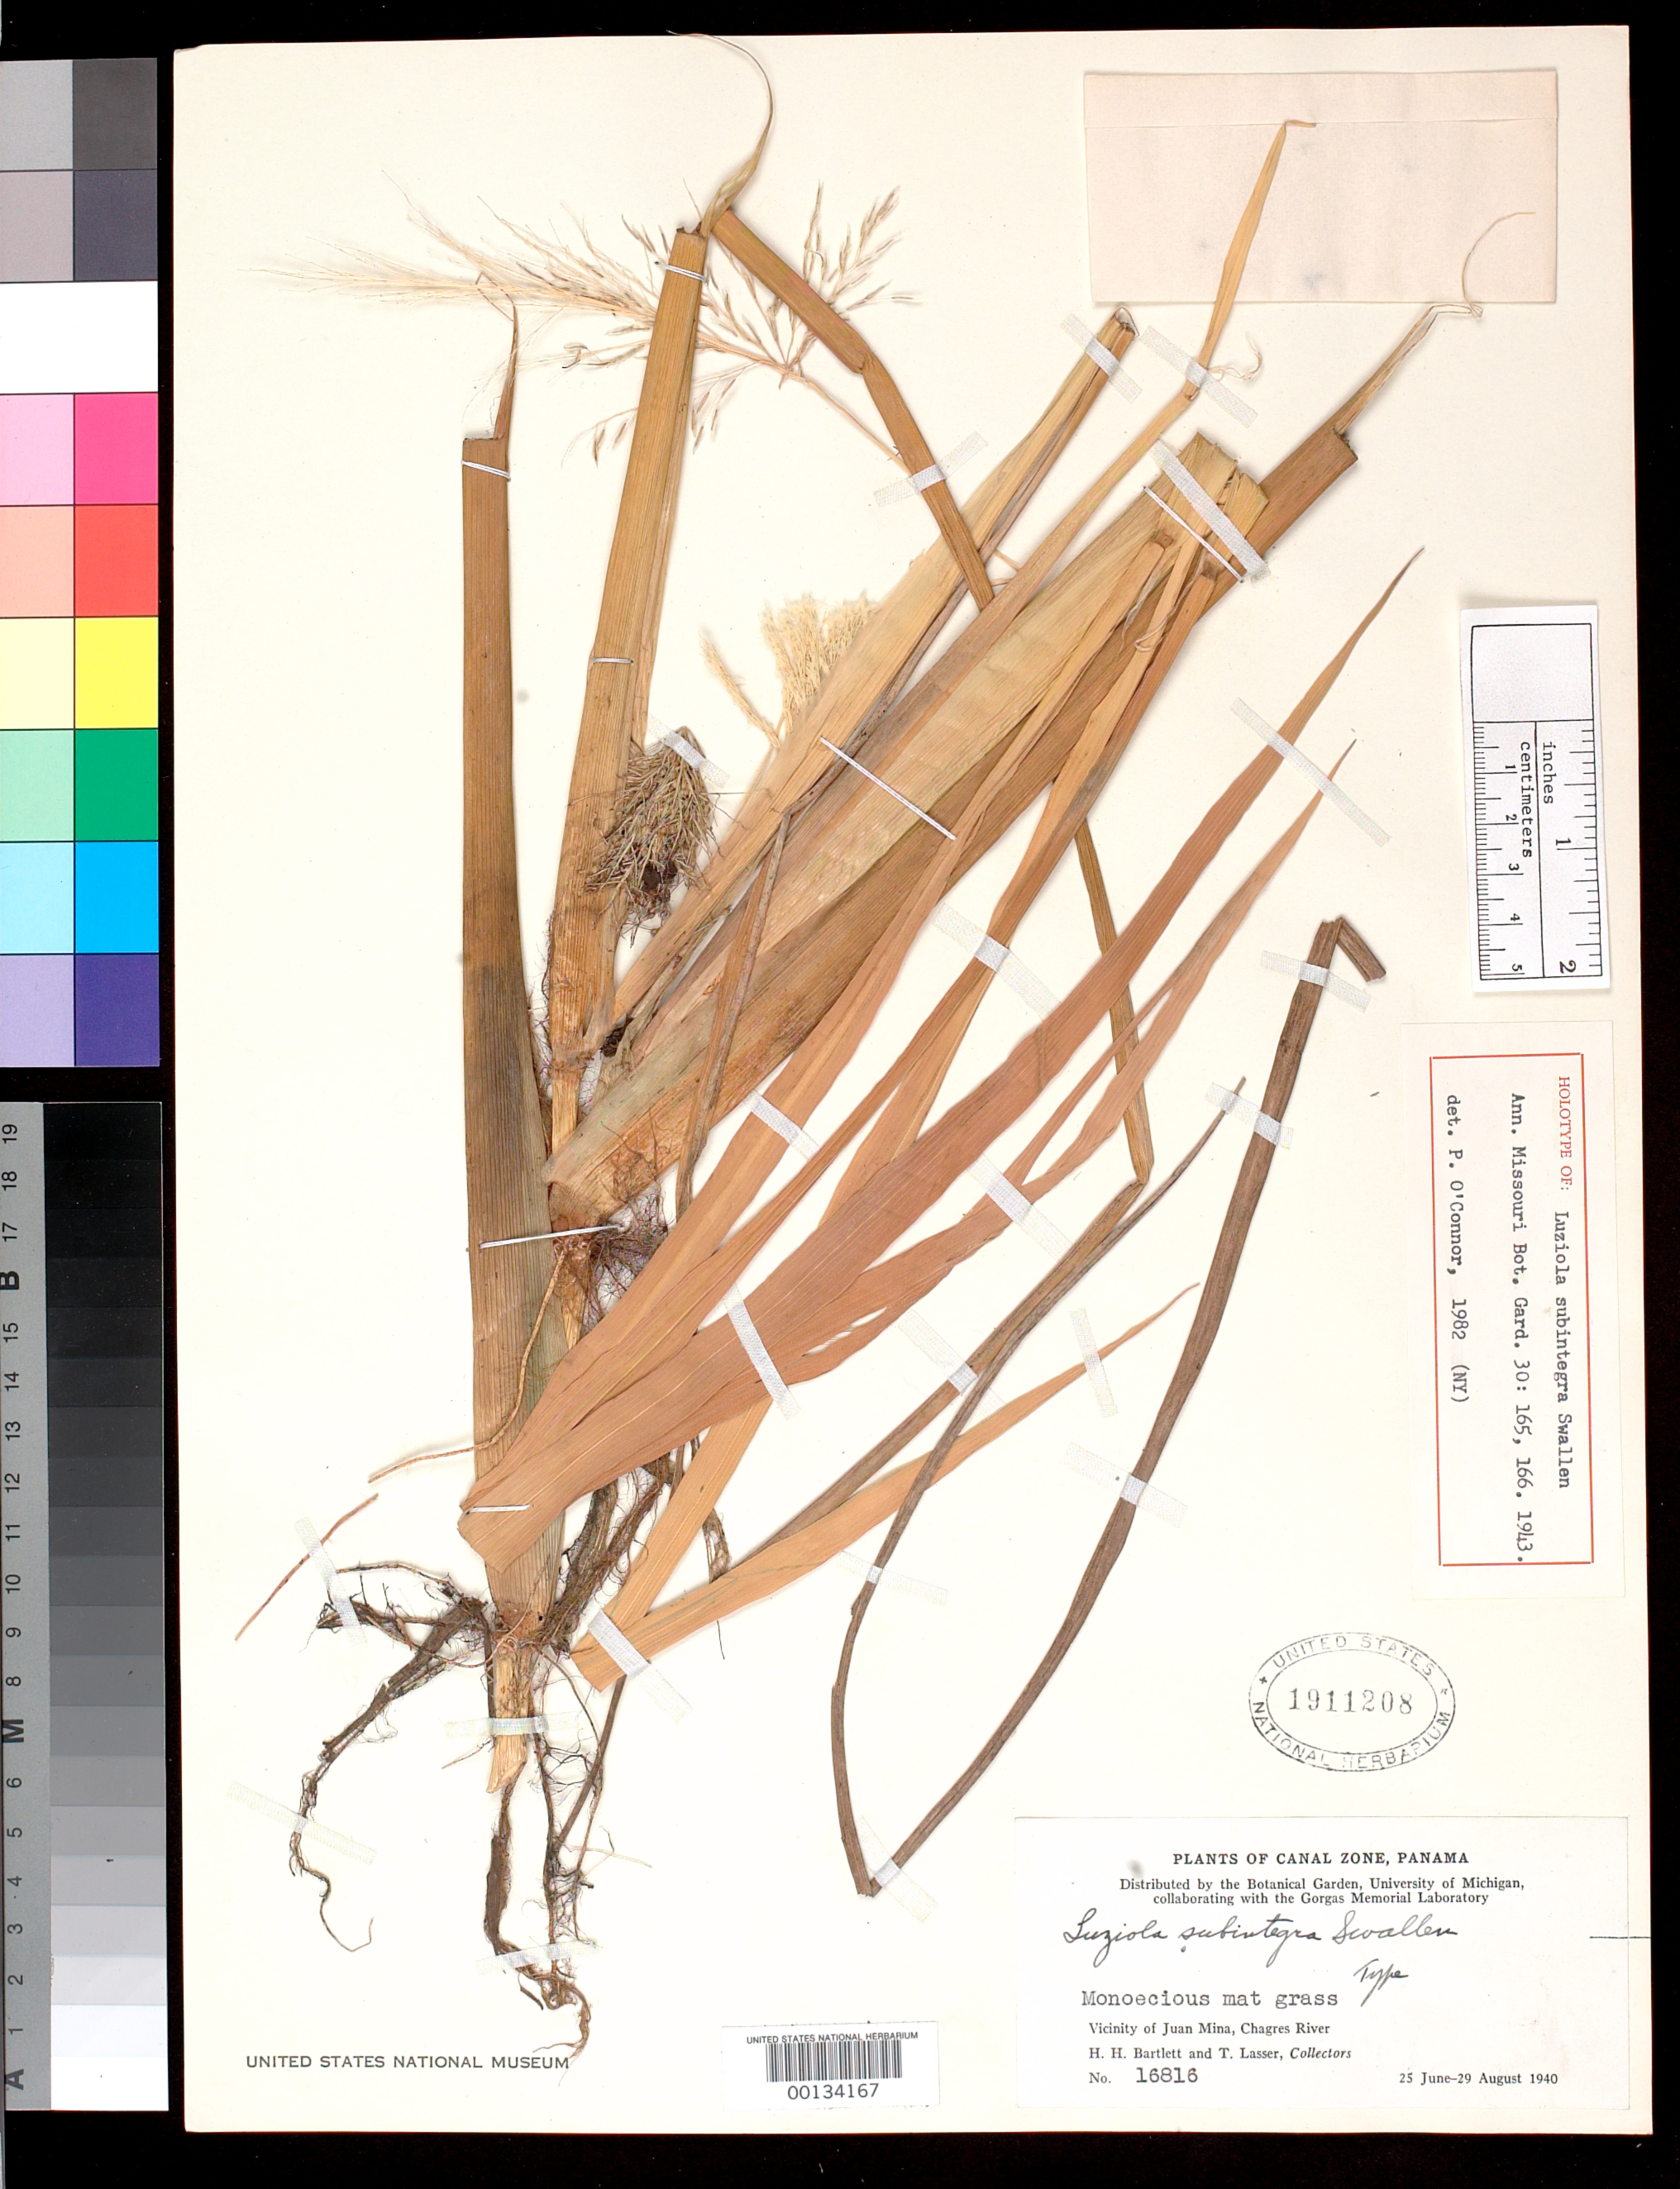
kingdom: Plantae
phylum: Tracheophyta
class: Liliopsida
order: Poales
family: Poaceae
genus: Luziola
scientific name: Luziola subintegra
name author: Swallen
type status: Holotype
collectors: H. H. Bartlett & T. Lasser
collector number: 16816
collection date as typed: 25 Jun 1940 to 29 Aug 1940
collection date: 1940-06-25/1940-08-29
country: Panama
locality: Vicinity of Juan Mina, Chagres River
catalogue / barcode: US 1911208